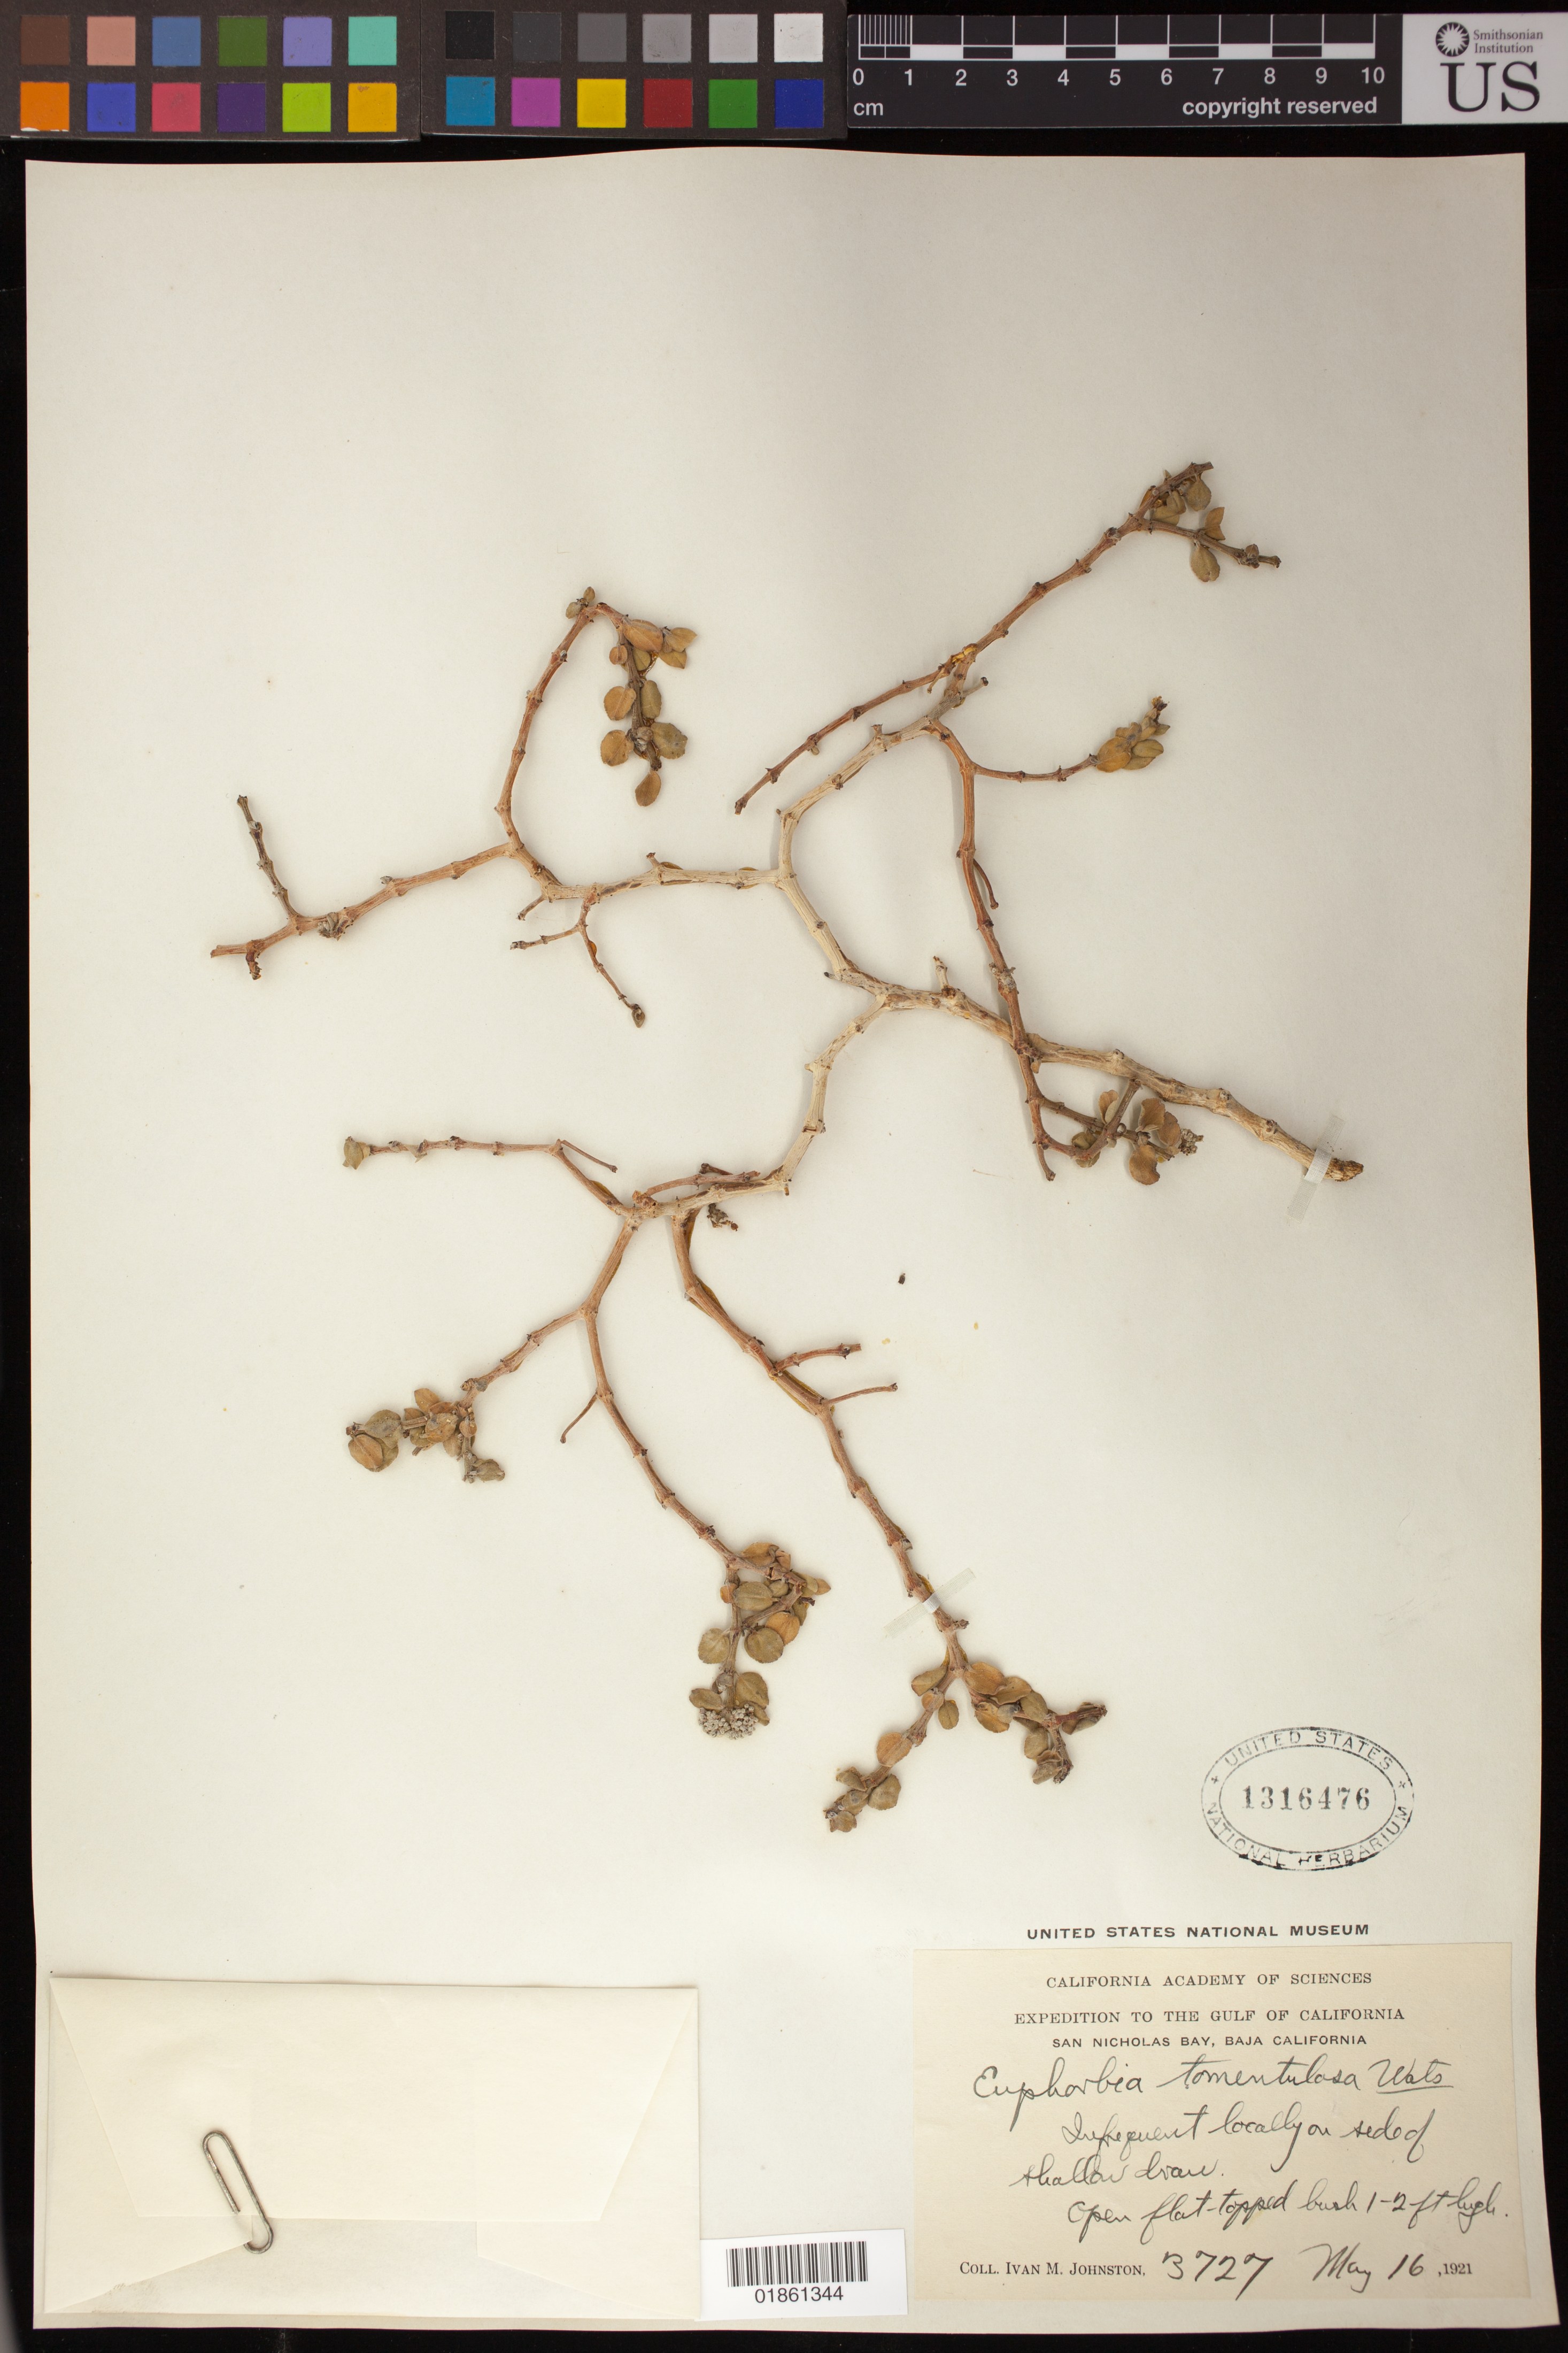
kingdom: Plantae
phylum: Tracheophyta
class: Magnoliopsida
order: Malpighiales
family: Euphorbiaceae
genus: Euphorbia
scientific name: Euphorbia tomentulosa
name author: S. Watson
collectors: I.M. Johnston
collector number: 3727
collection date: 1921-05-16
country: Mexico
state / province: Baja California Sur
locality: San Nicholas Bay, Baja California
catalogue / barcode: US 1316476